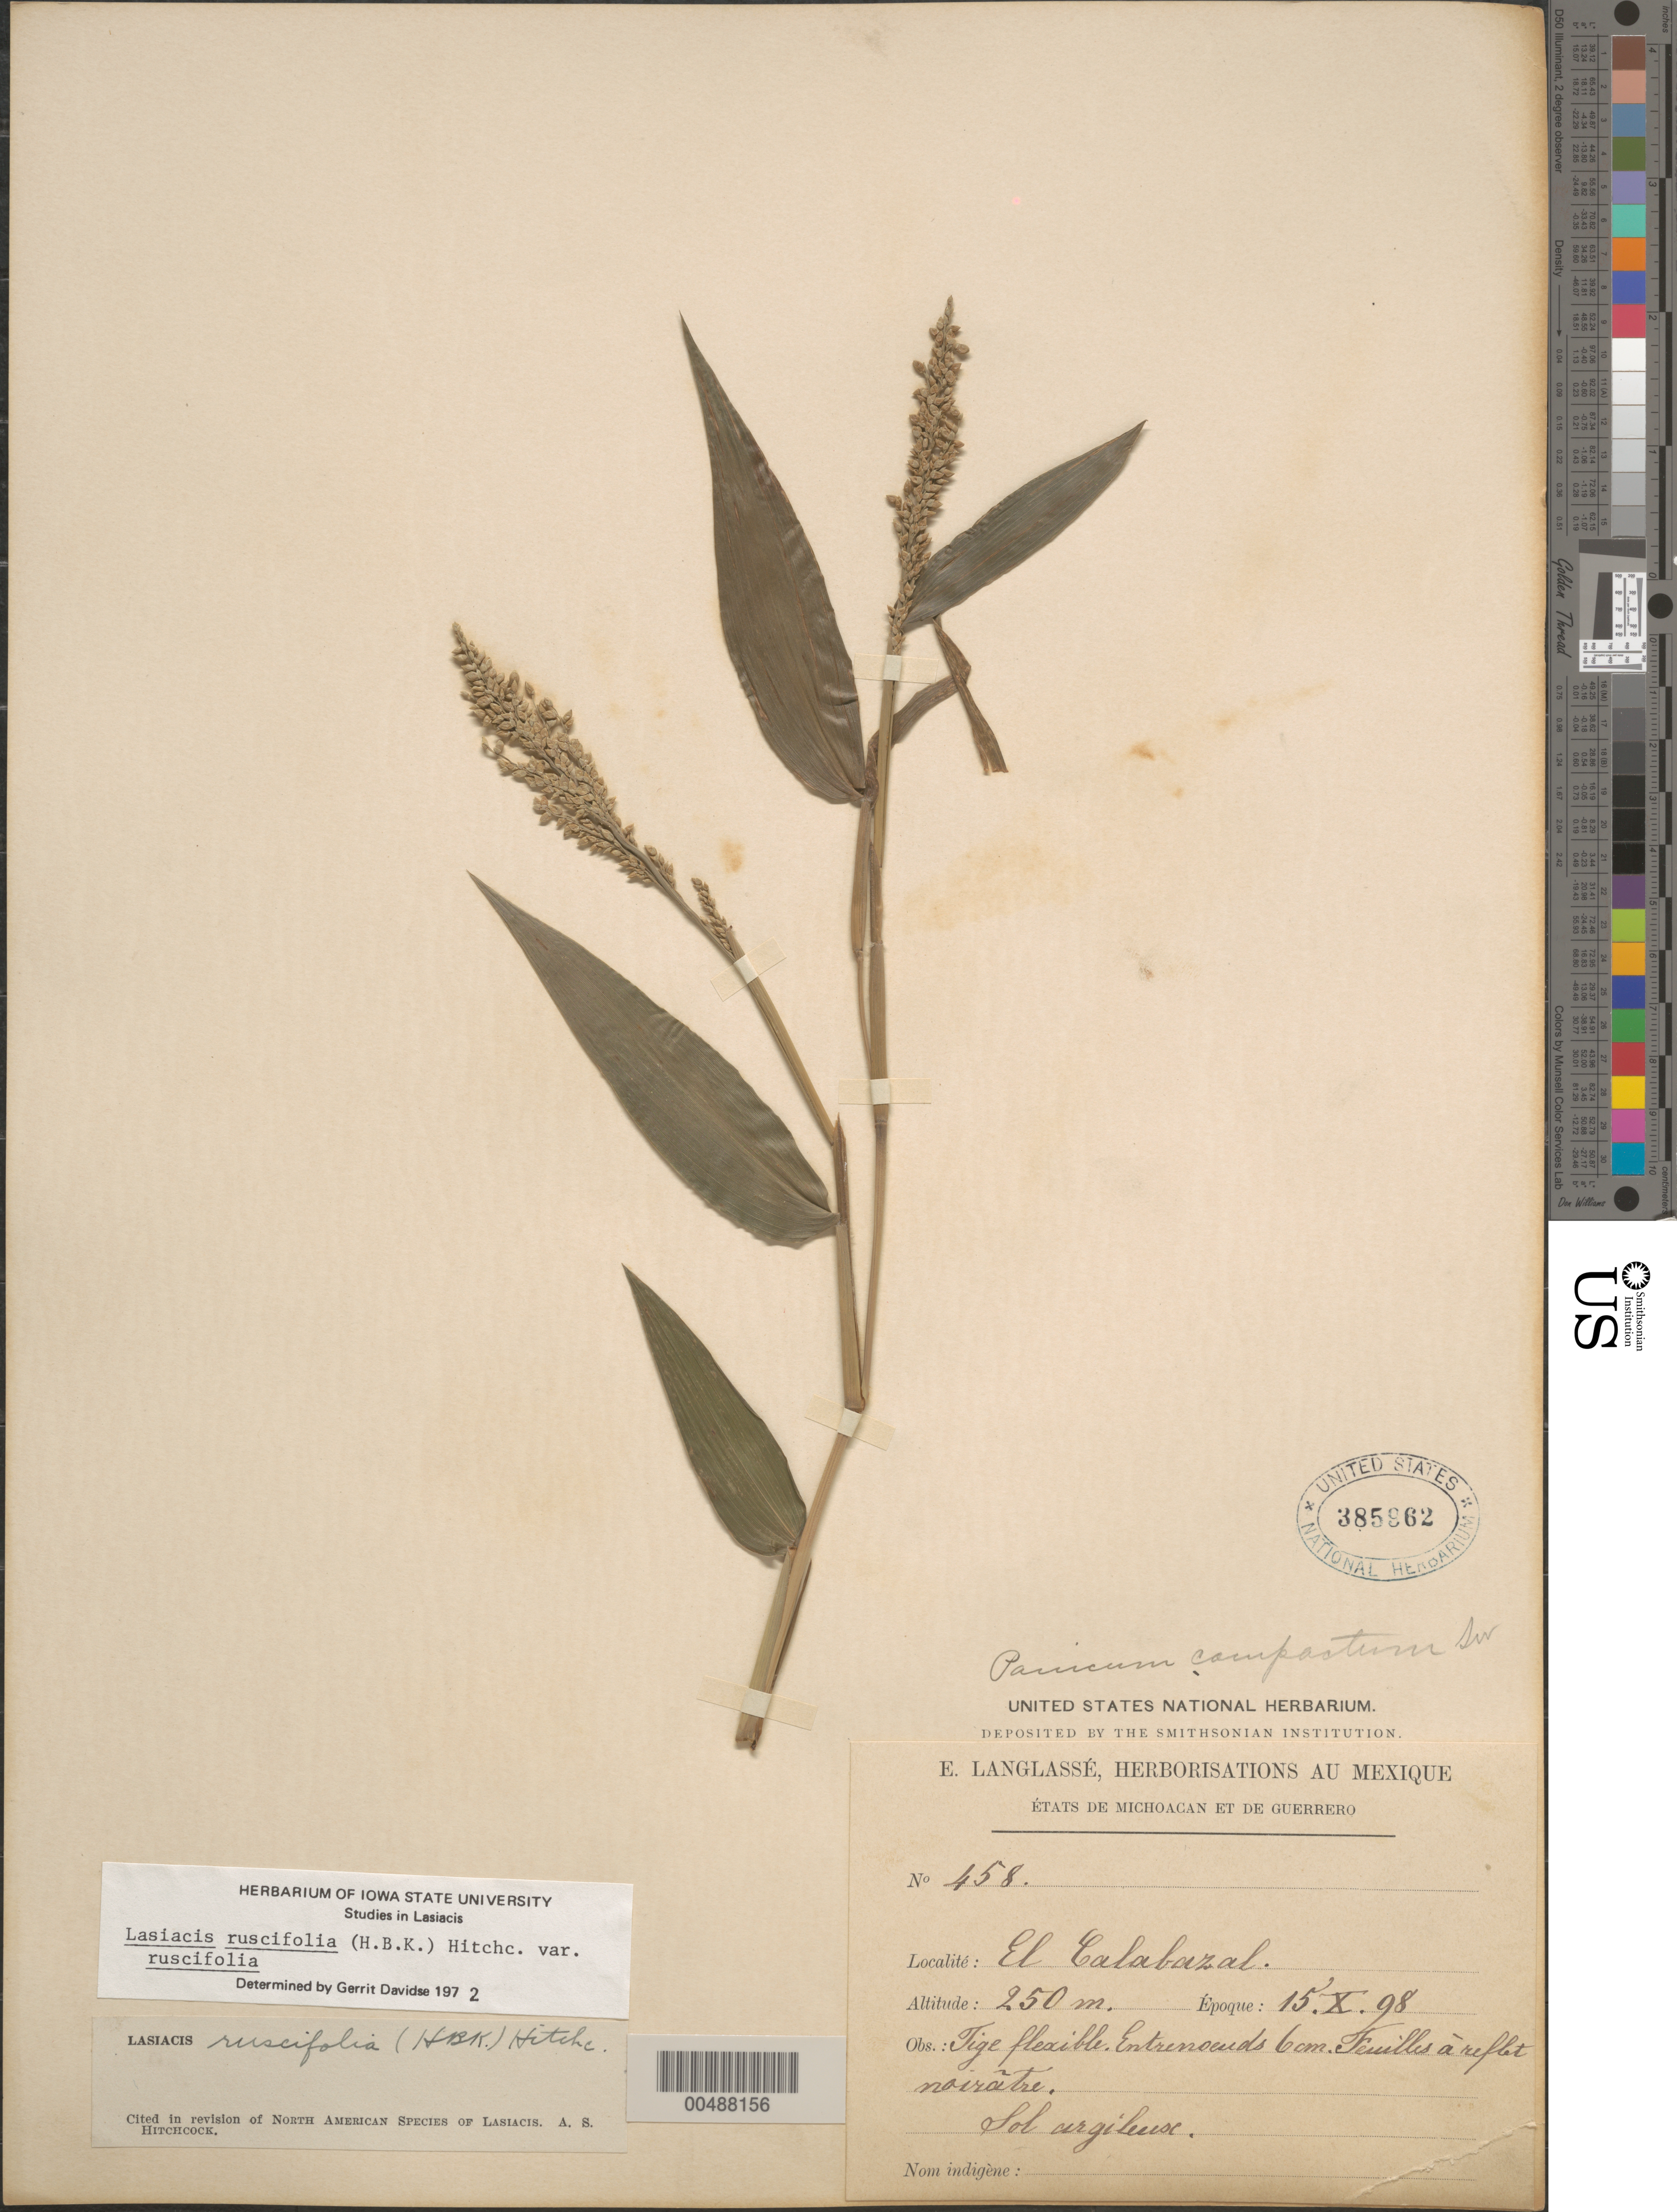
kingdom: Plantae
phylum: Tracheophyta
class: Liliopsida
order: Poales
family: Poaceae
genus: Lasiacis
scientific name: Lasiacis ruscifolia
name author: (Kunth) Hitchc.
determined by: Davidse, Gerrit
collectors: E. Langlassé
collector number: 458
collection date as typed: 15 Oct 1898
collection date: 1898-10-15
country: Mexico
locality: tats de Michoacan et de Guerrero, El Calabazal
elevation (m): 250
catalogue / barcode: US 385862